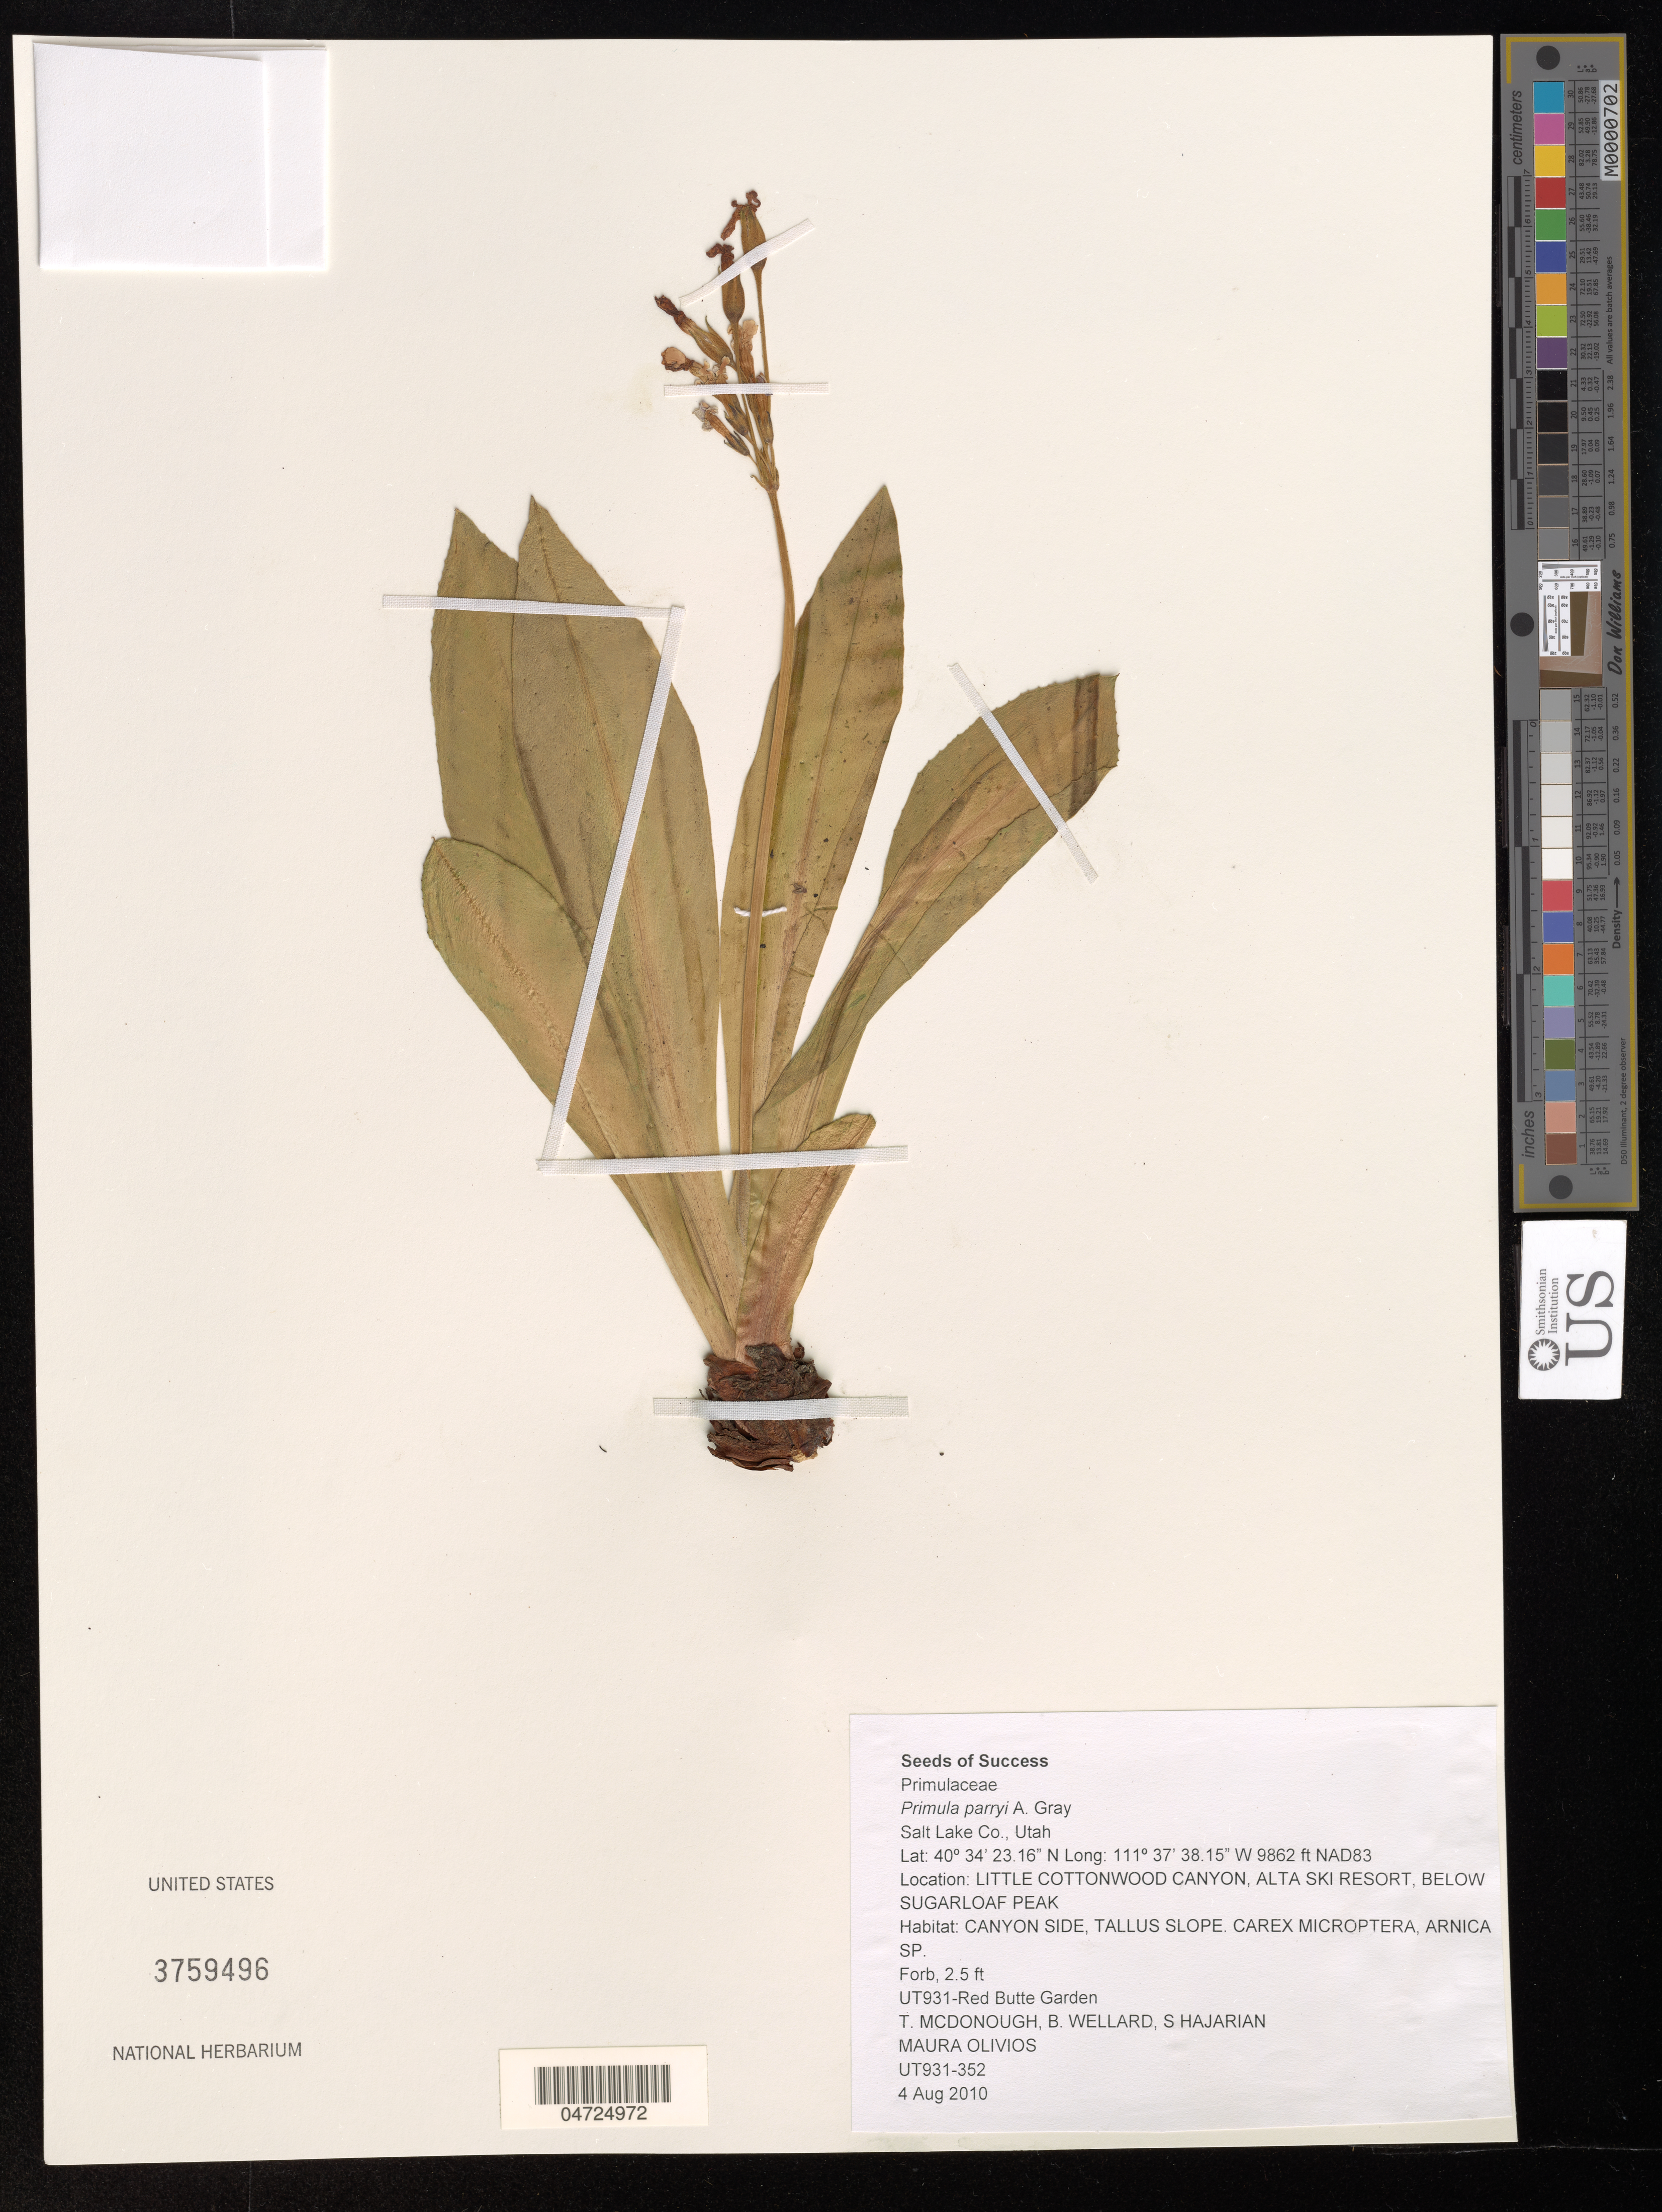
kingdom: Plantae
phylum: Tracheophyta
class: Magnoliopsida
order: Ericales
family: Primulaceae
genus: Primula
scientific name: Primula parryi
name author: A. Gray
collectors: T. McDonough, B. Wellard & S. Hajarian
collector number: UT931-352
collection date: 2010-08-04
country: United States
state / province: Utah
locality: NAD83. Little Cottonwood Canyon, Alta Ski Resort, below Sugarloaf Peak.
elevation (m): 3006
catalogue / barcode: US 3759496